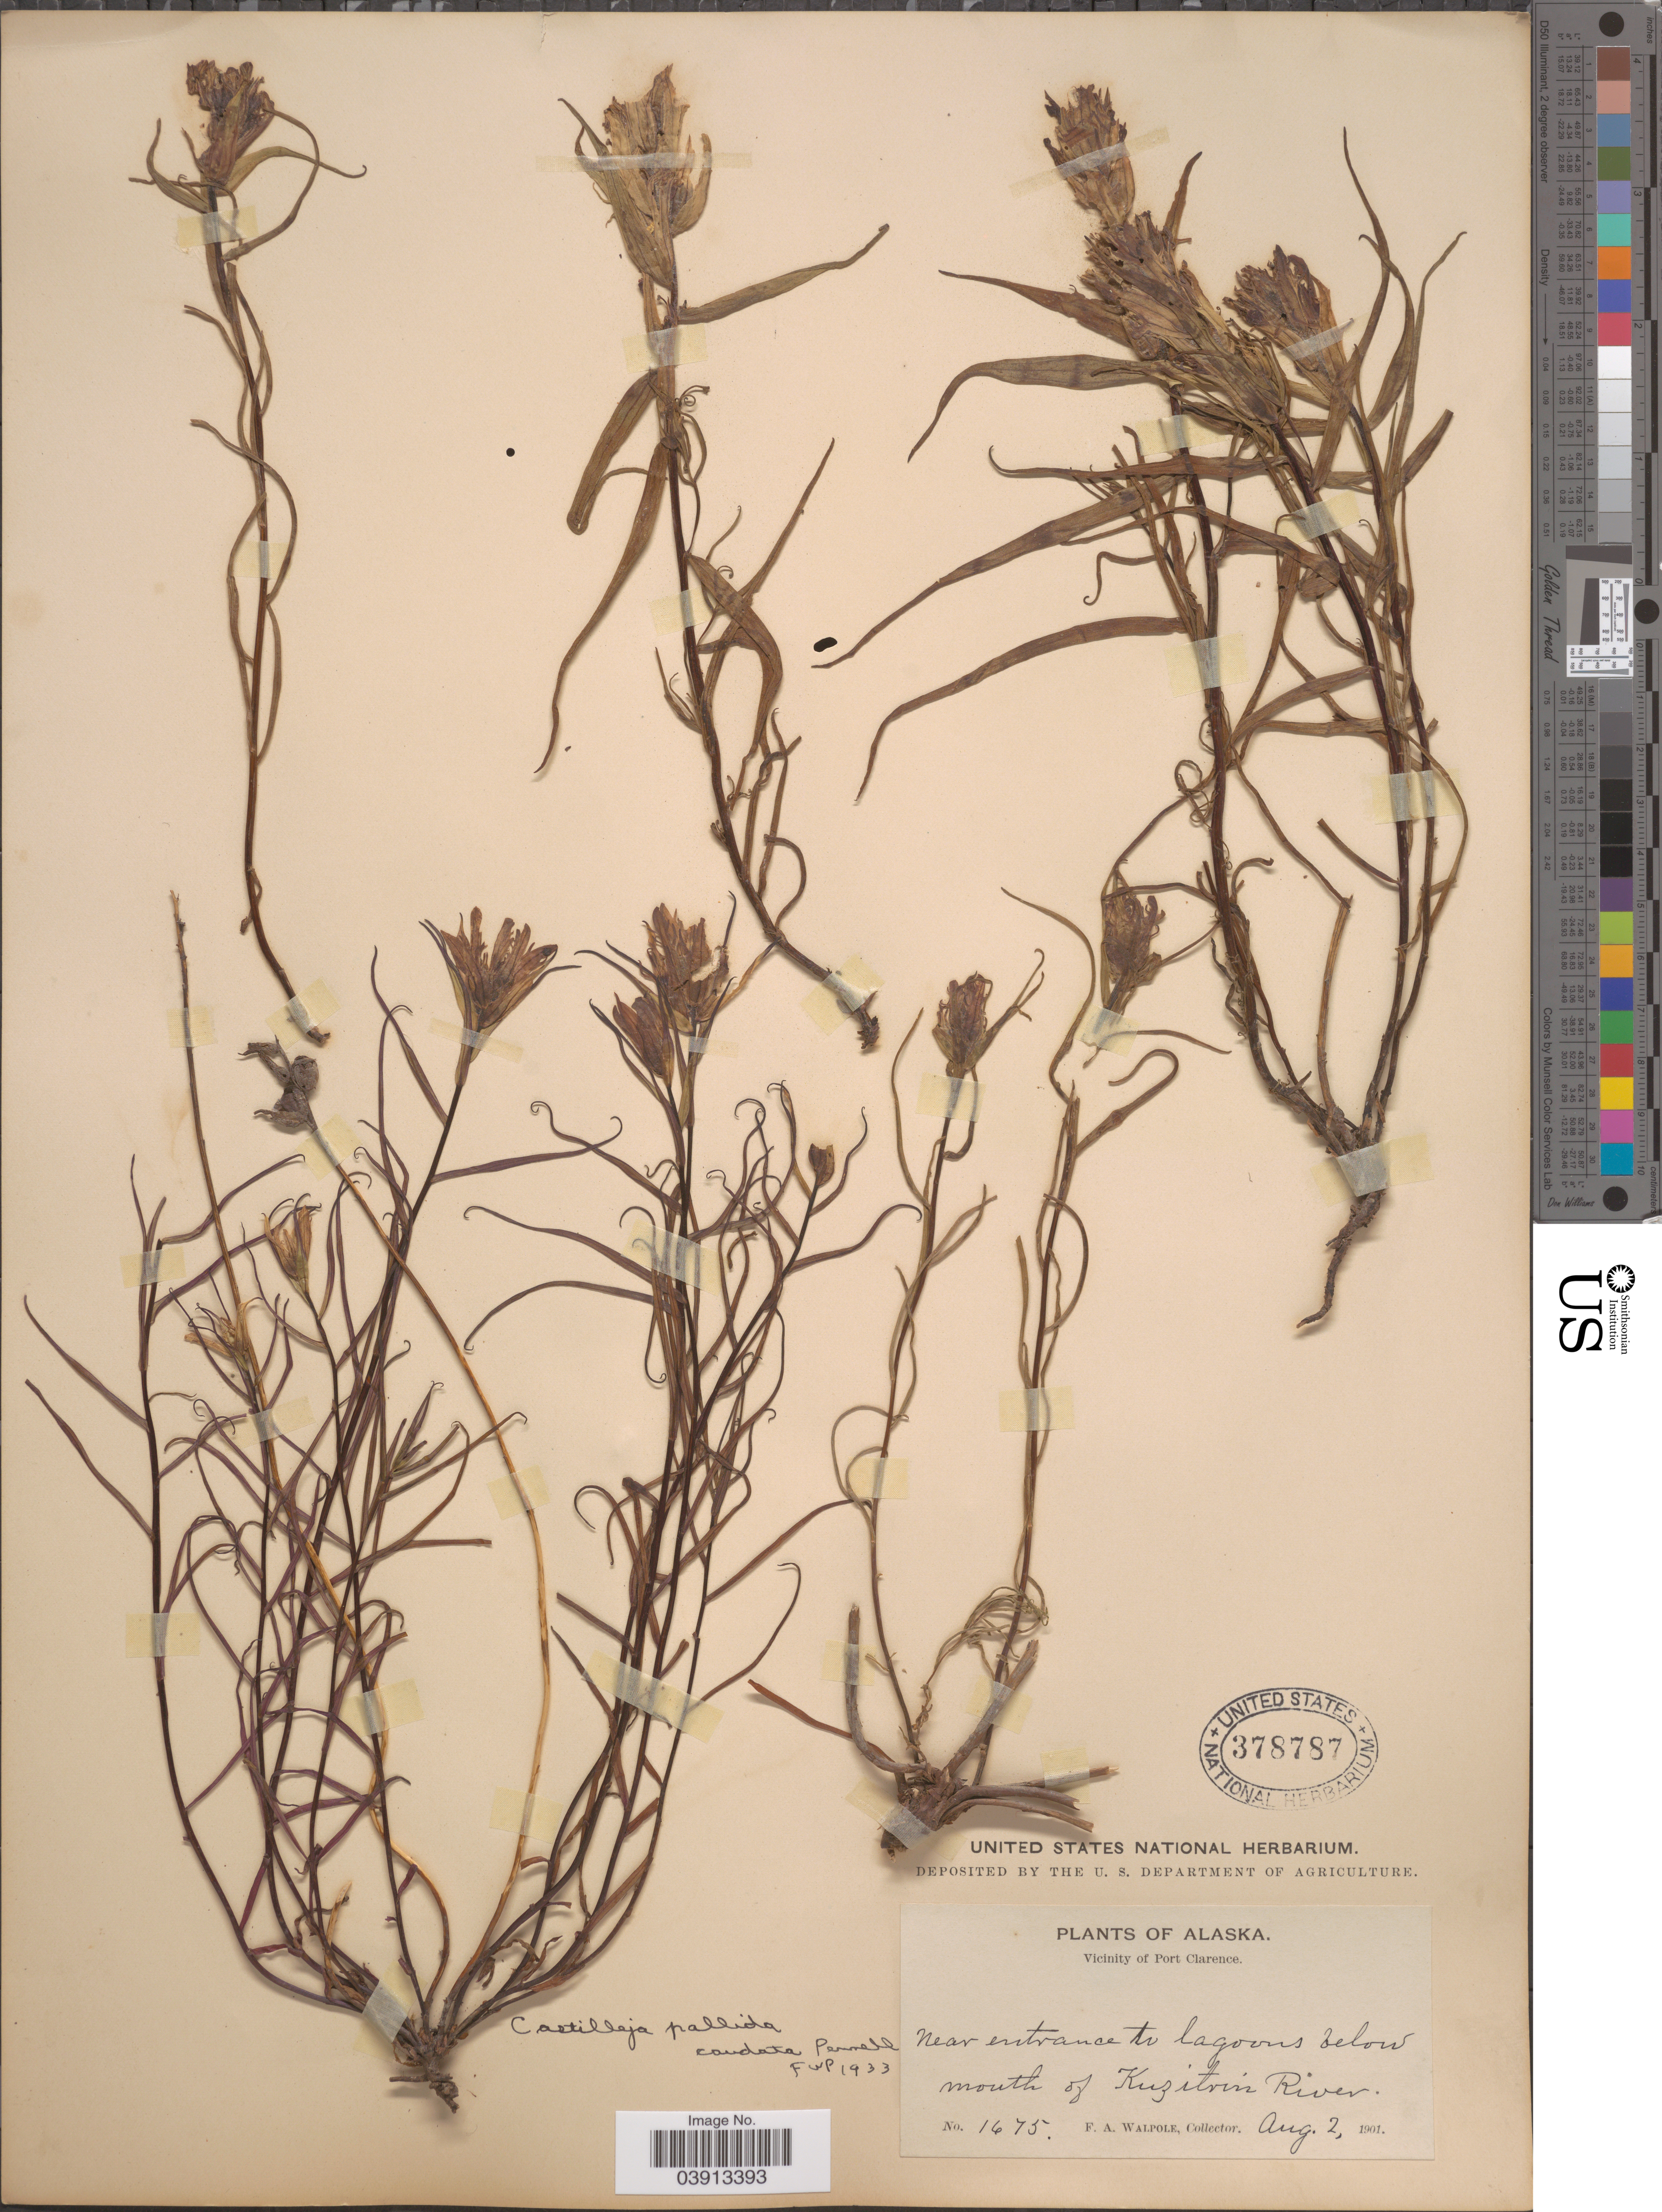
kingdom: Plantae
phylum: Tracheophyta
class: Magnoliopsida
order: Lamiales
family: Orobanchaceae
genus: Castilleja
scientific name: Castilleja pallida subsp. mexiae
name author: Pennell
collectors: F. Walpole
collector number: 1675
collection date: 1901-08-02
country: United States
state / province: Alaska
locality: Vicinity of Port Clarence. Near entrance to lagoons below mouth of Kuzitrin River.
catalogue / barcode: US 378787